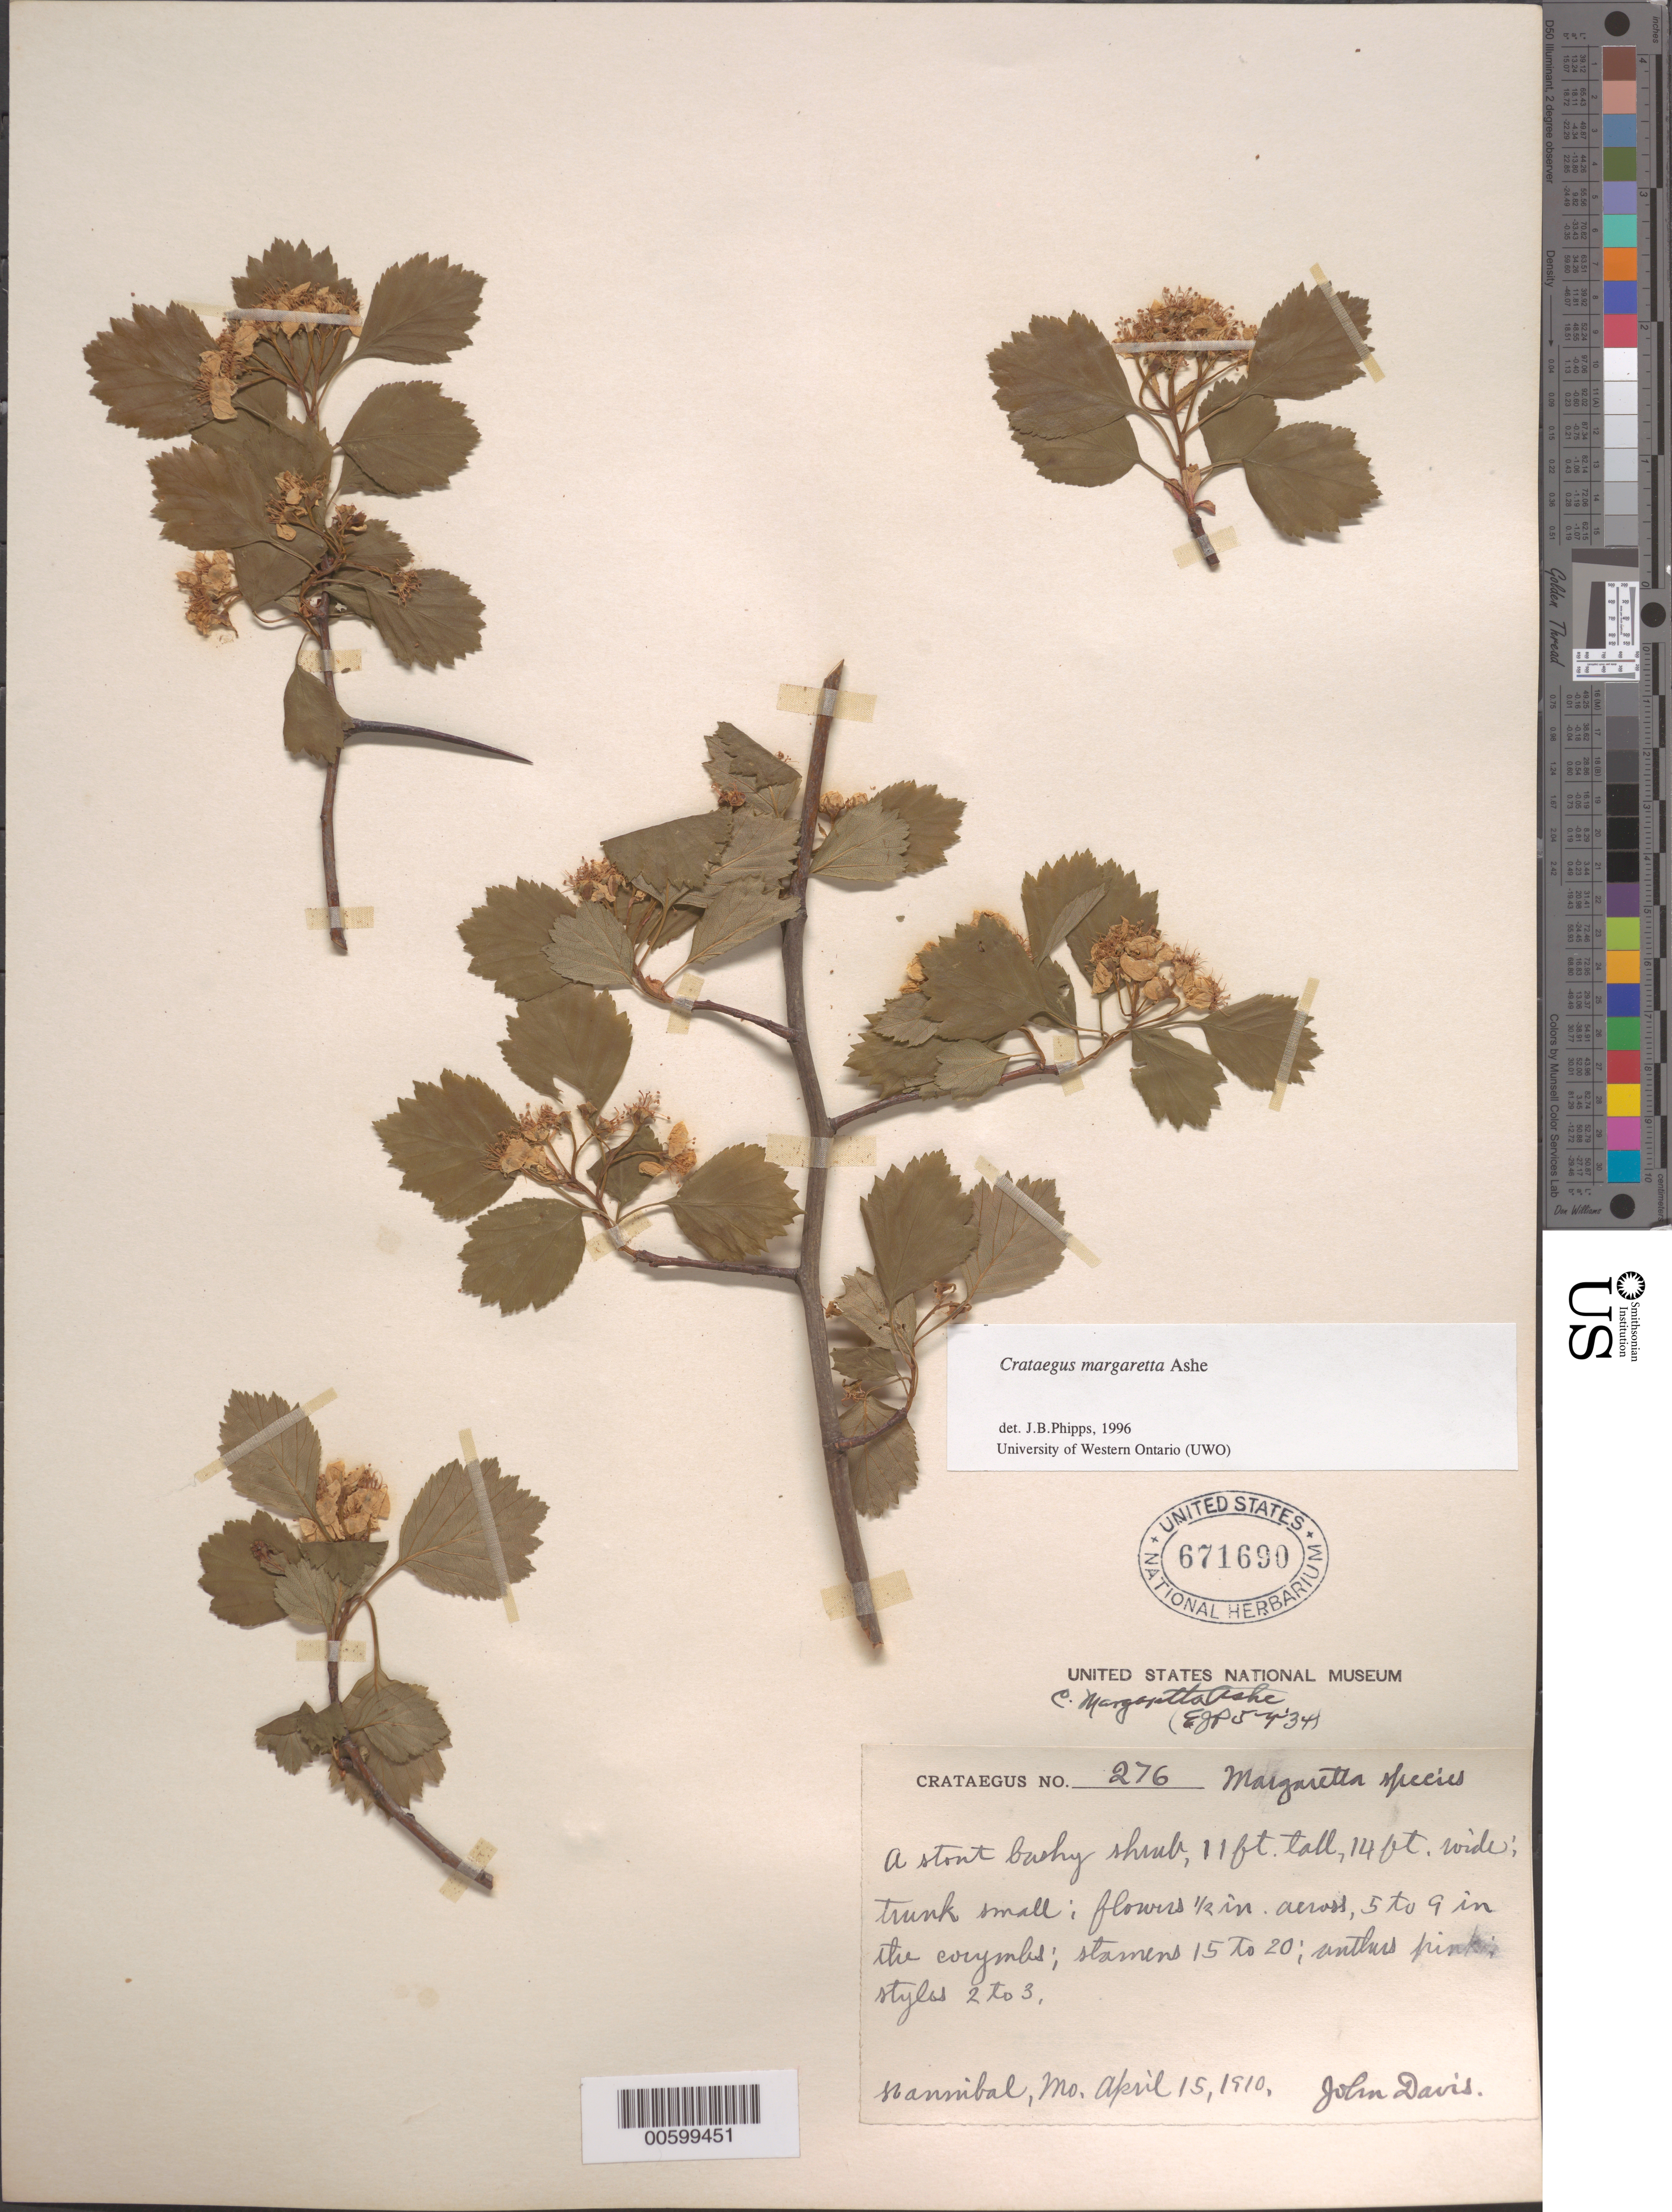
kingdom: Plantae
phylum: Tracheophyta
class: Magnoliopsida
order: Rosales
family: Rosaceae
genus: Crataegus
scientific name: Crataegus margarettae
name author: Ashe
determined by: Palmer, E. J.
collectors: J. Davis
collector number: Crataegus 276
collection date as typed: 15 Apr 1910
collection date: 1910-04-15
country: United States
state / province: Missouri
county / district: Marion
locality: Hannibal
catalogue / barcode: US 671690